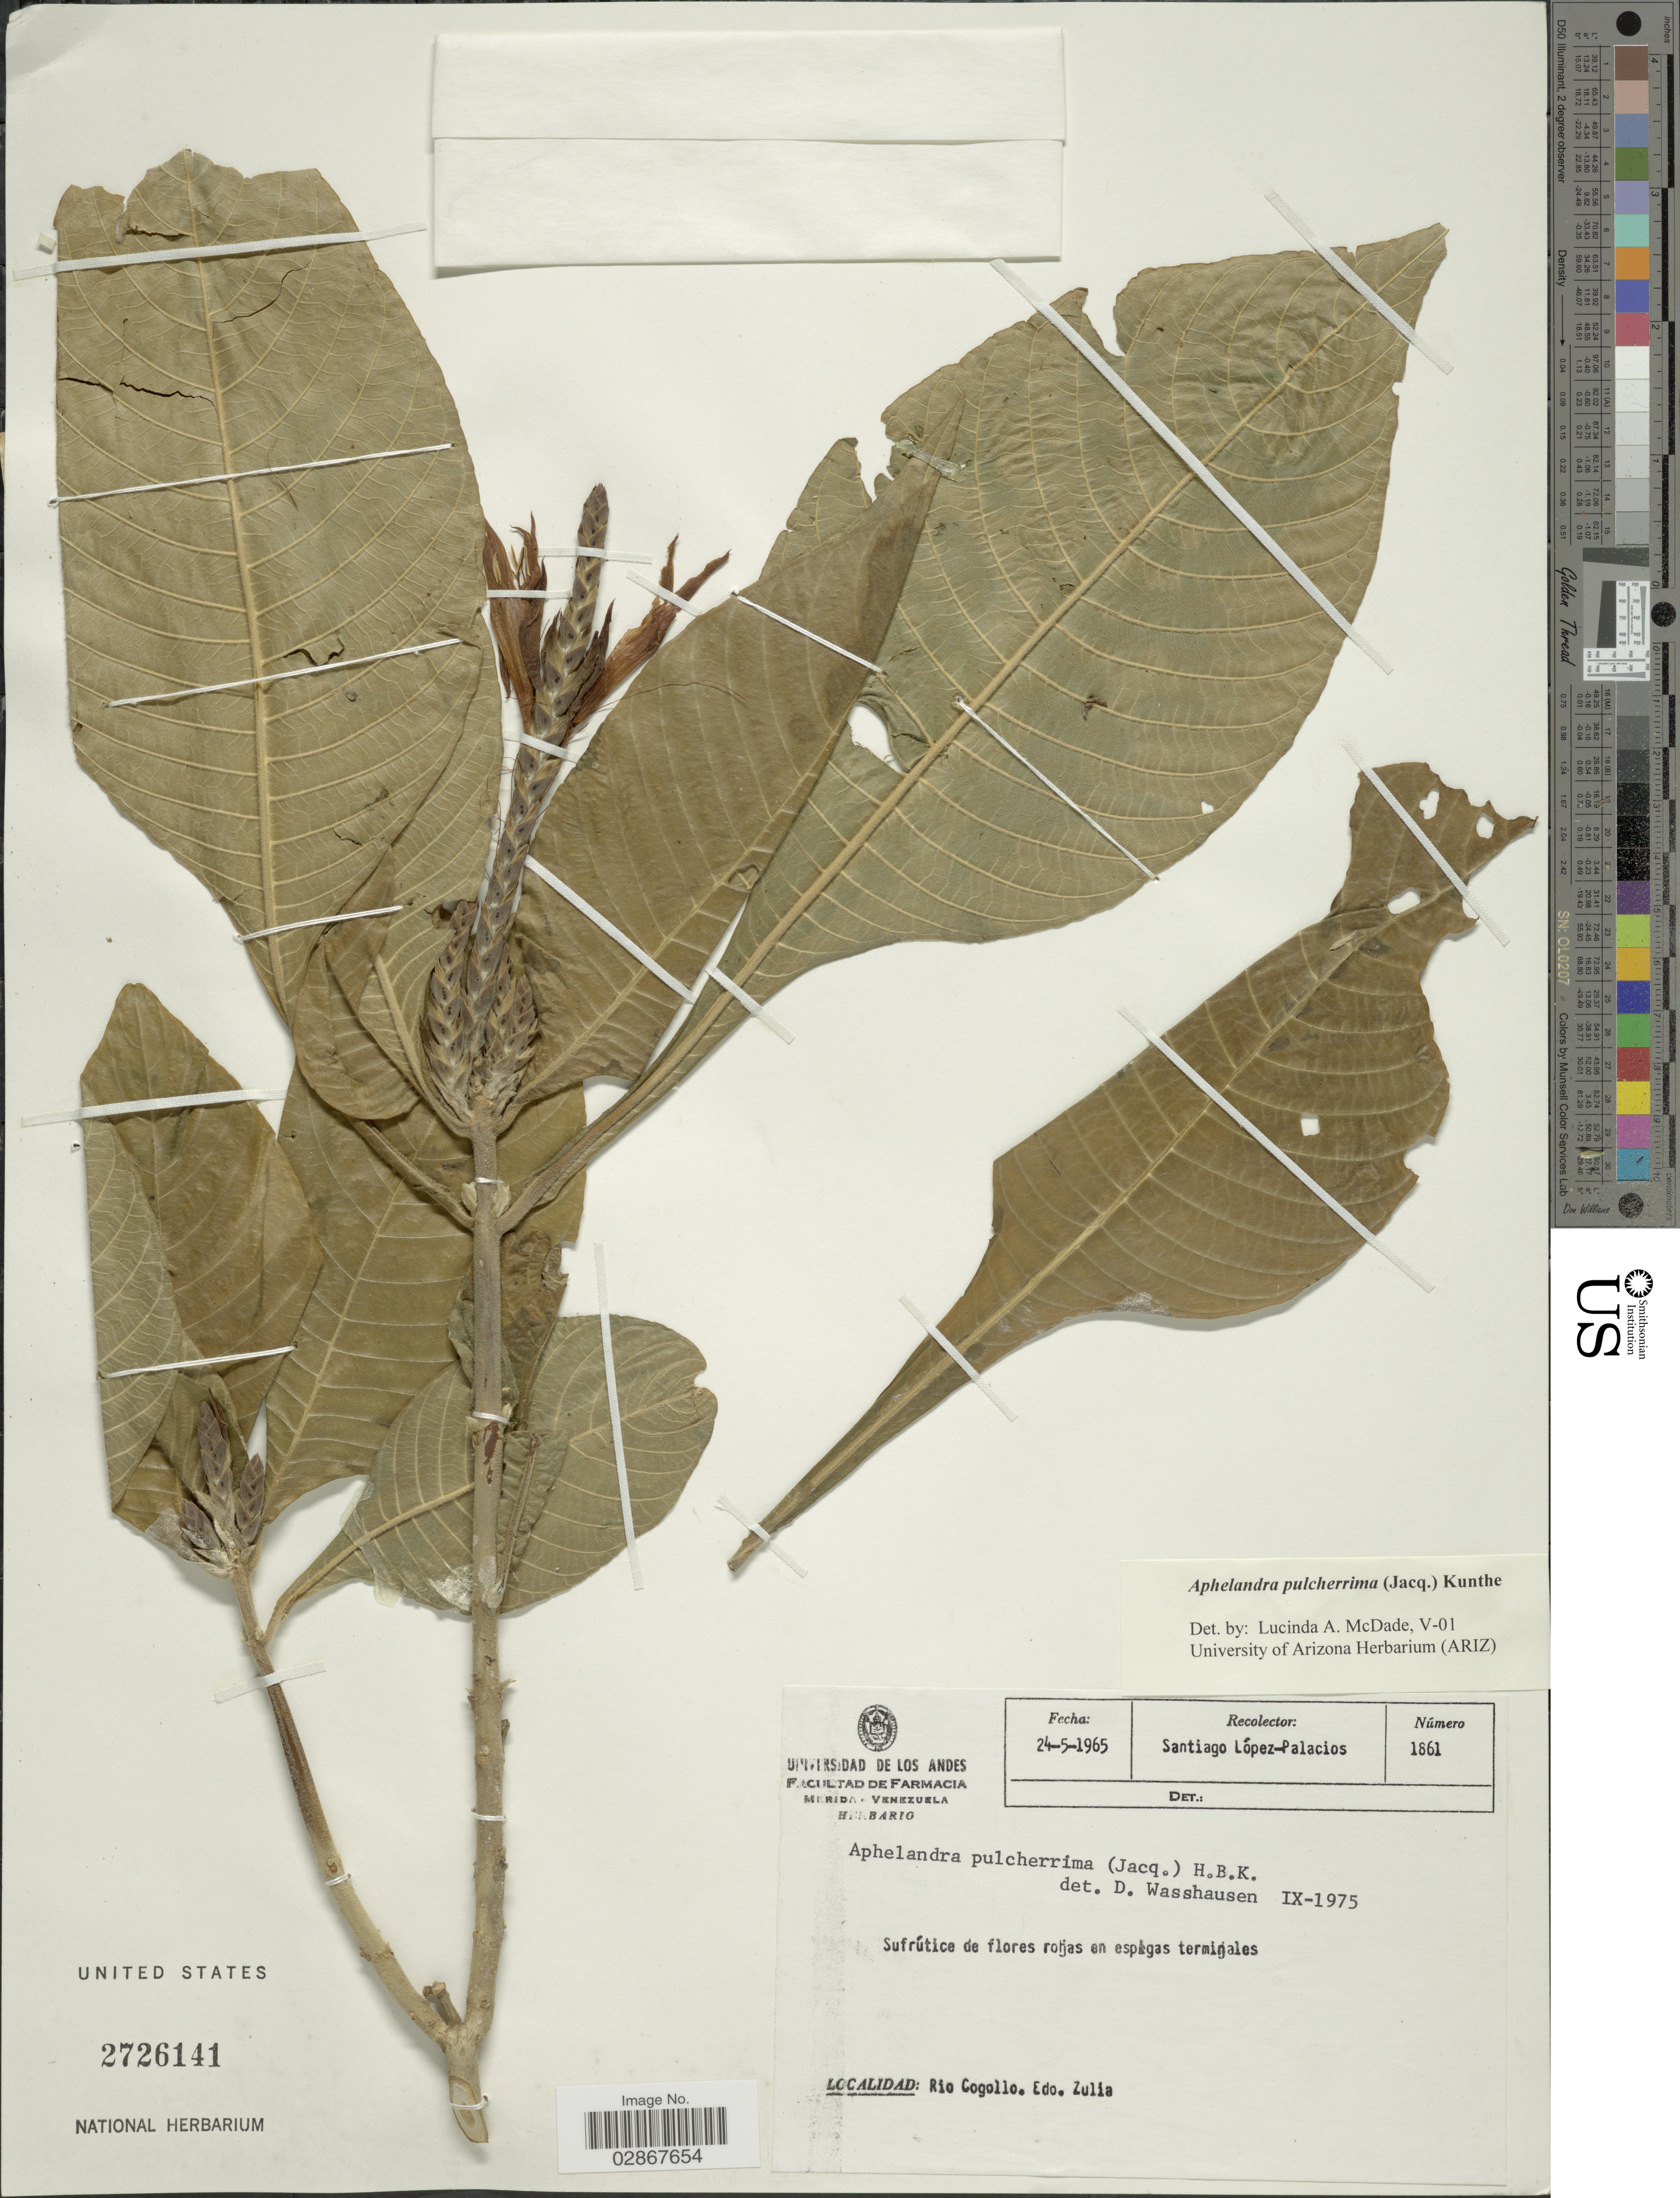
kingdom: Plantae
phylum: Tracheophyta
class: Magnoliopsida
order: Lamiales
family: Acanthaceae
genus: Aphelandra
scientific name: Aphelandra pulcherrima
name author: (Jacq.) Kunth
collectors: S. López-Palacios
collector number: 1861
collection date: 1965-05-24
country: Venezuela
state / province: Zulia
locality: Rio Cogollo.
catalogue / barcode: US 2726141